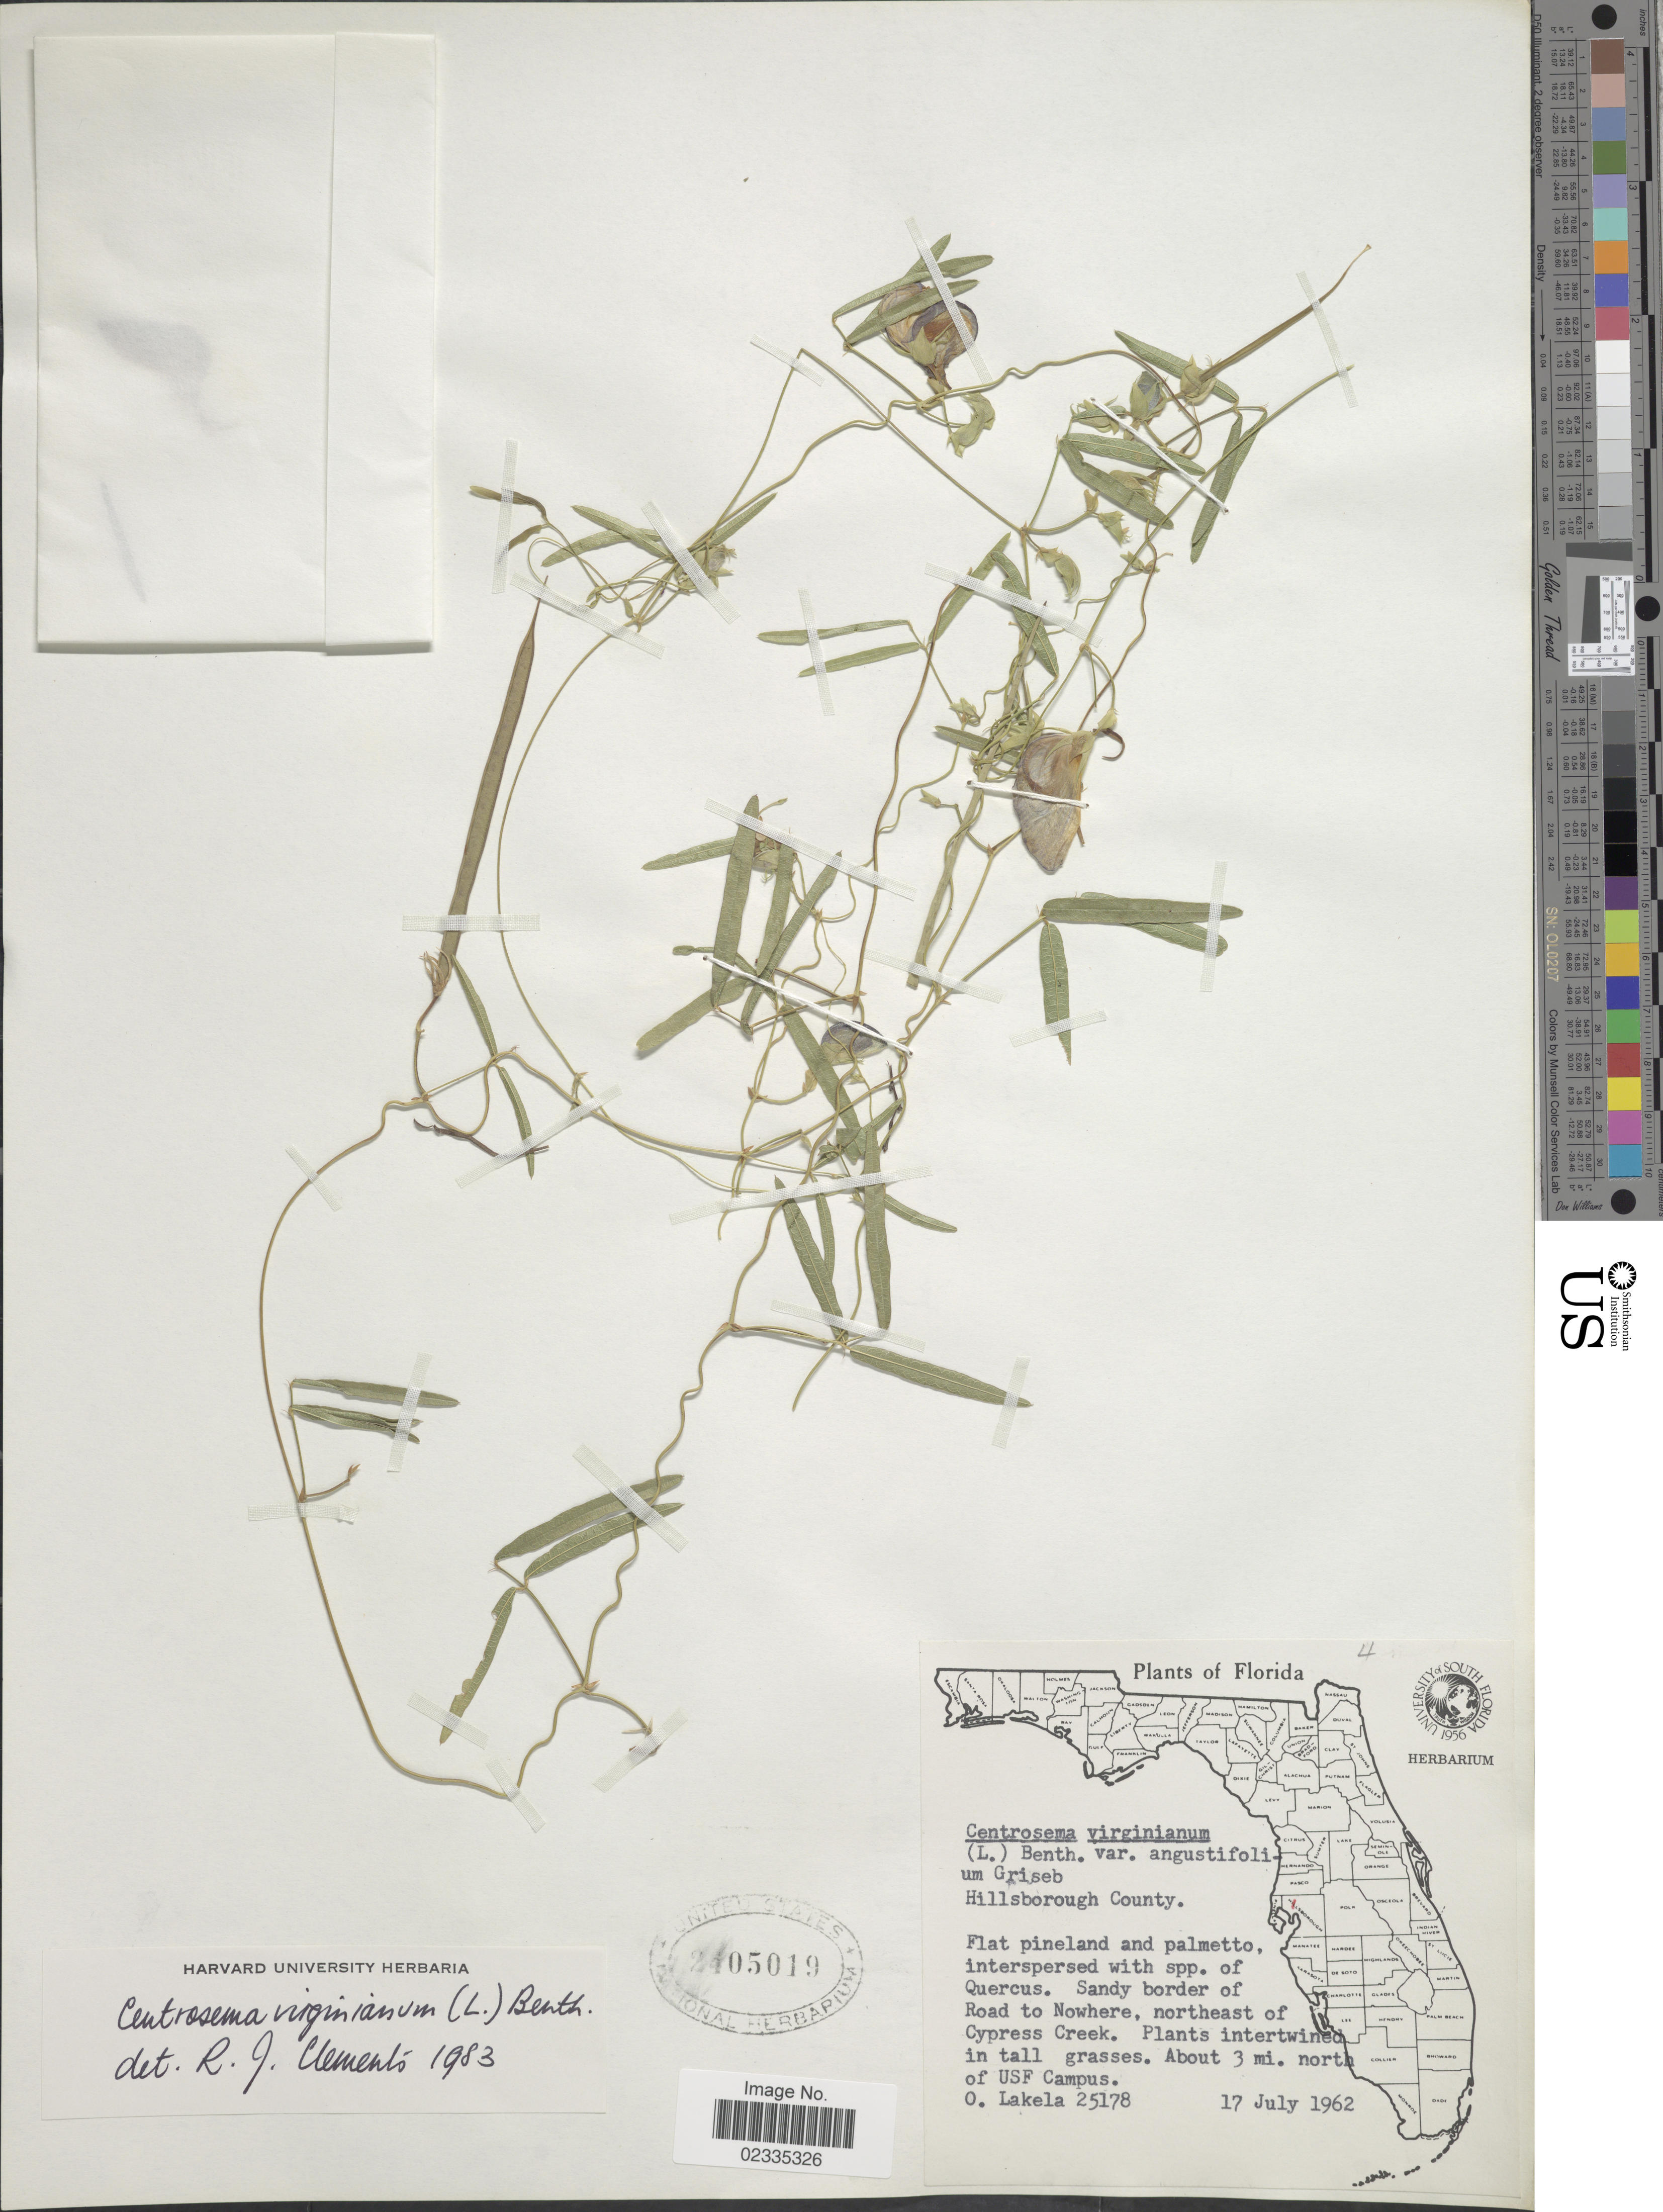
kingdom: Plantae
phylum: Tracheophyta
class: Magnoliopsida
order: Fabales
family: Fabaceae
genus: Centrosema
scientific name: Centrosema virginianum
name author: (L.) Benth.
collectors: O. Lakela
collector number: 25178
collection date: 1962-07-17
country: United States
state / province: Florida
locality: Hillsborough County. Sandy border of Road to Nowhere, northeast of Cypress Creek. About 3 mi. north of USF Campus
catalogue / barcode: US 2405019